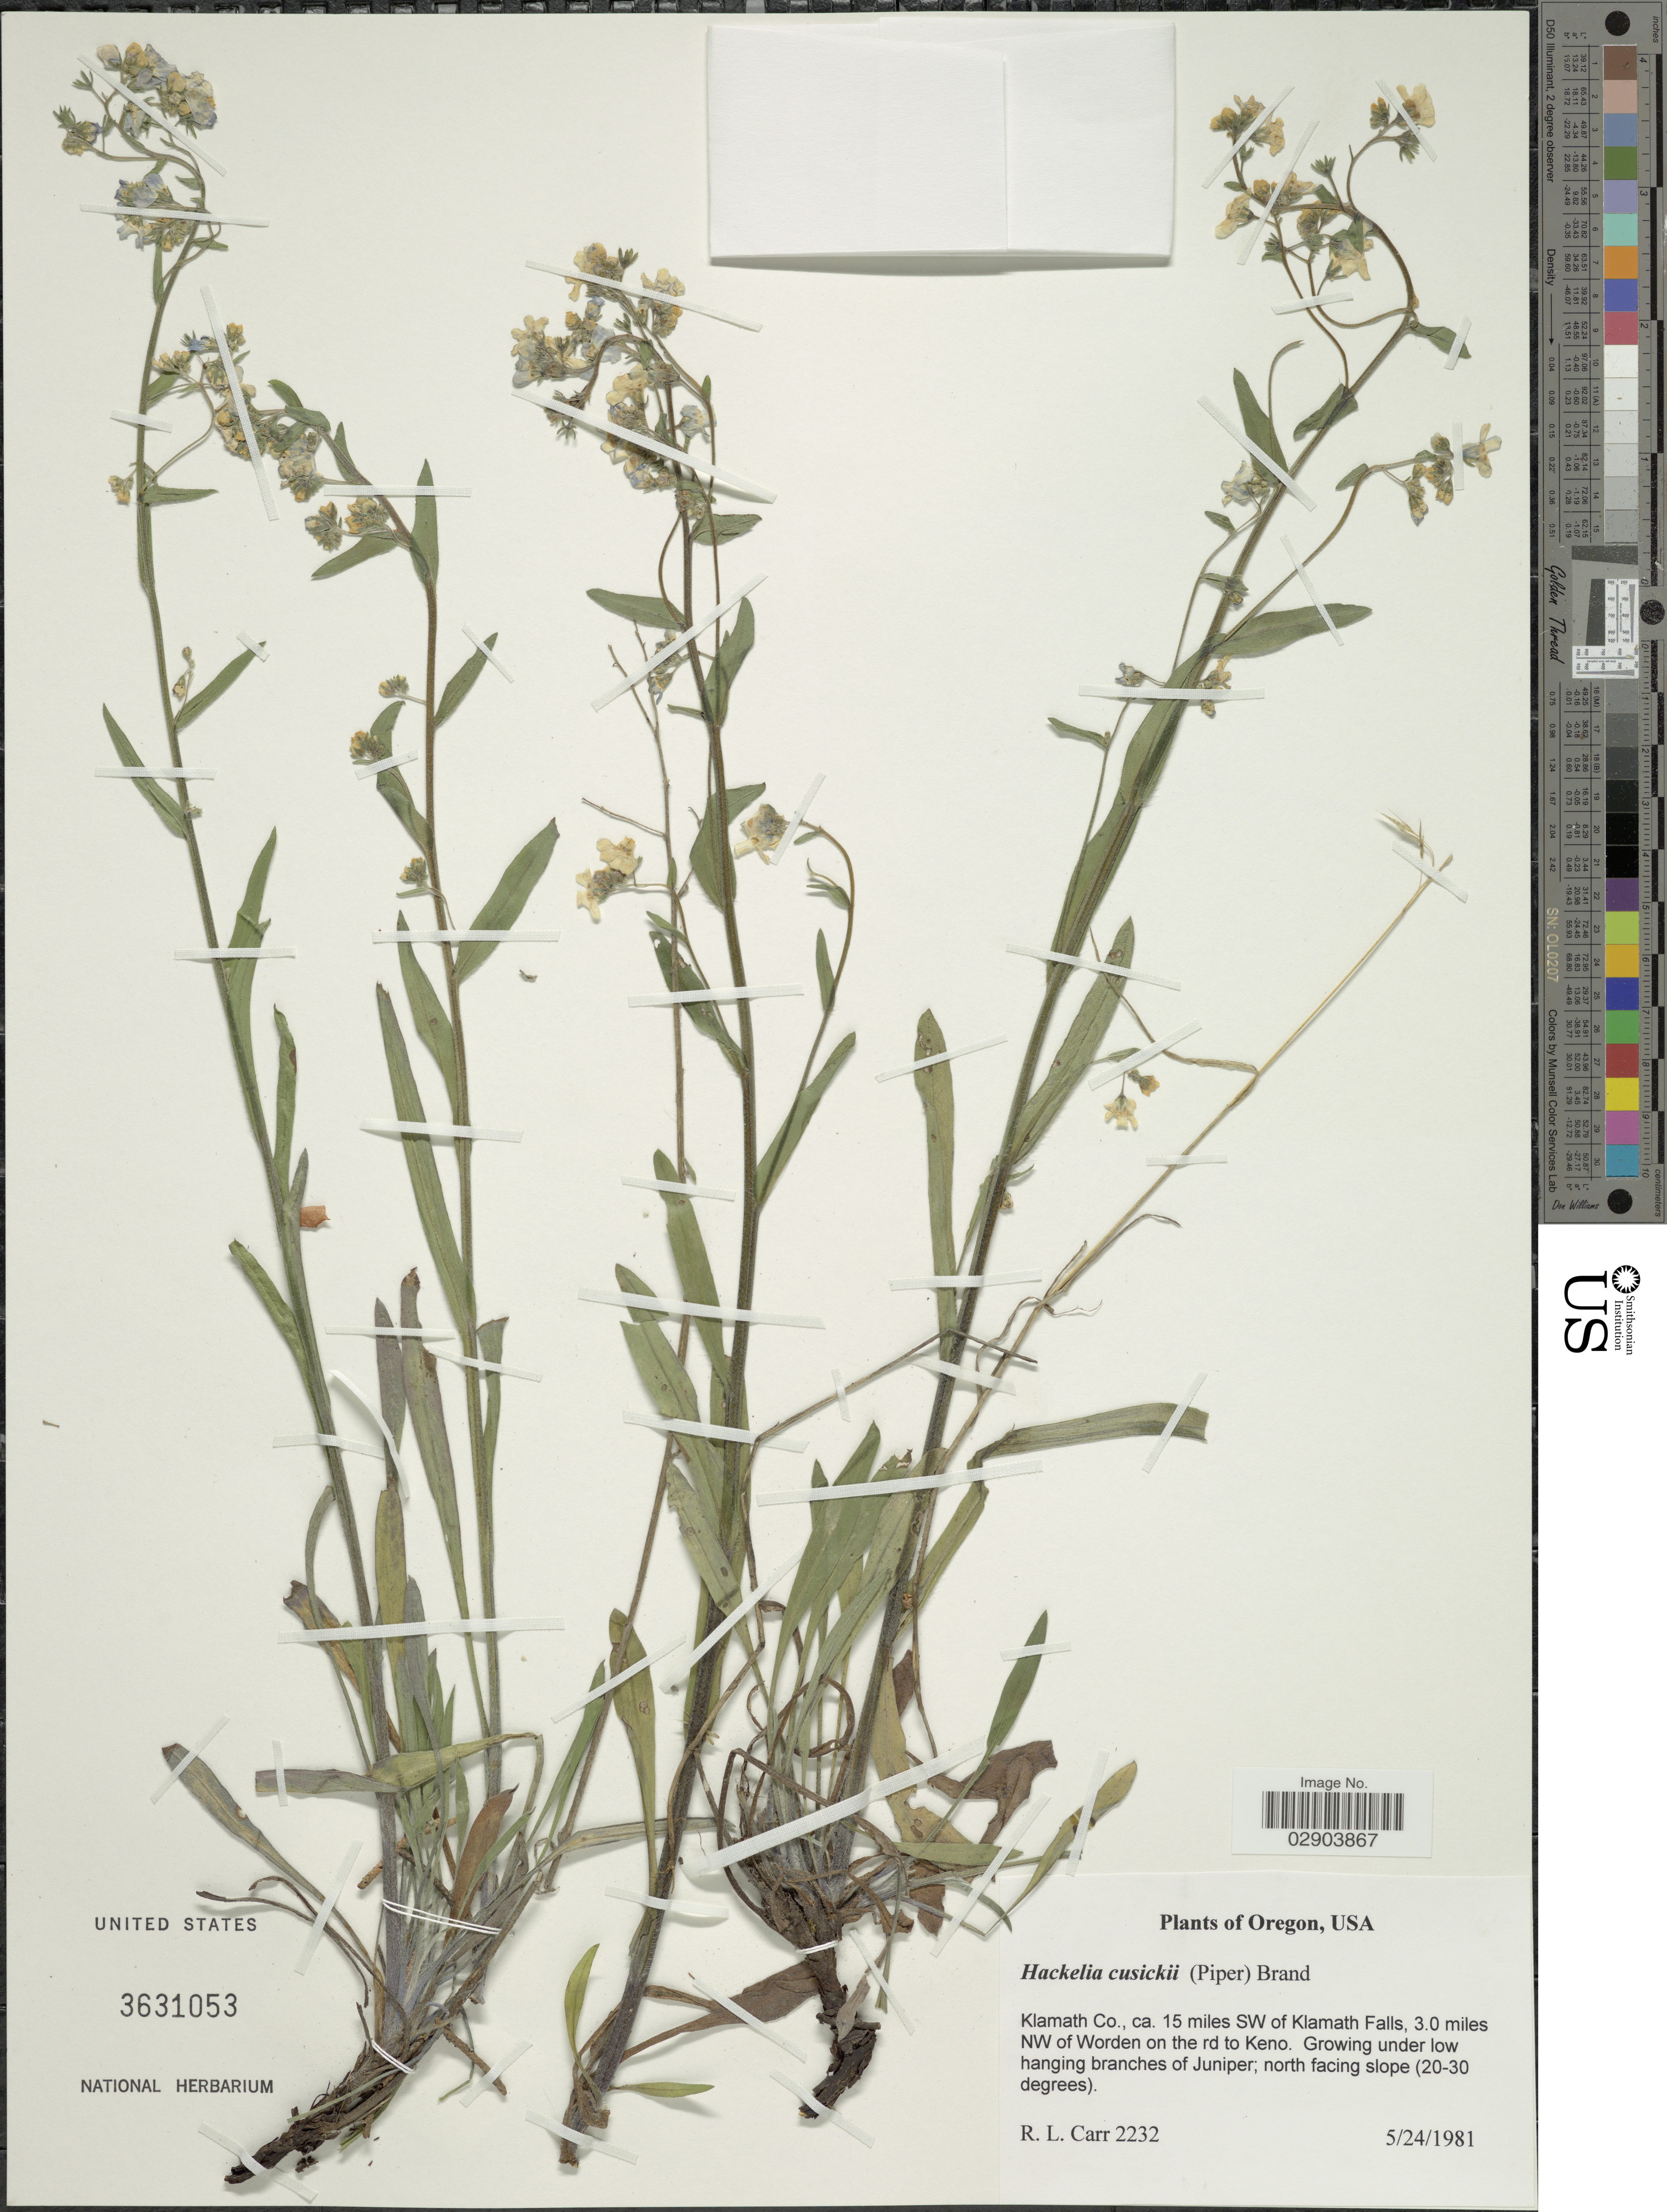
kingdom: Plantae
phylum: Tracheophyta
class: Magnoliopsida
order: Boraginales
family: Boraginaceae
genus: Hackelia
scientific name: Hackelia cusickii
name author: (Piper) Brand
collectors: R. Carr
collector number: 2232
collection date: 1981-05-24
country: United States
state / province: Oregon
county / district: Klamath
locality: Klamath Co., ca. 15 miles SW of Klamath Falls, 3.0 miles NW of Worden on the rd to Keno.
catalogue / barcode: US 3631053